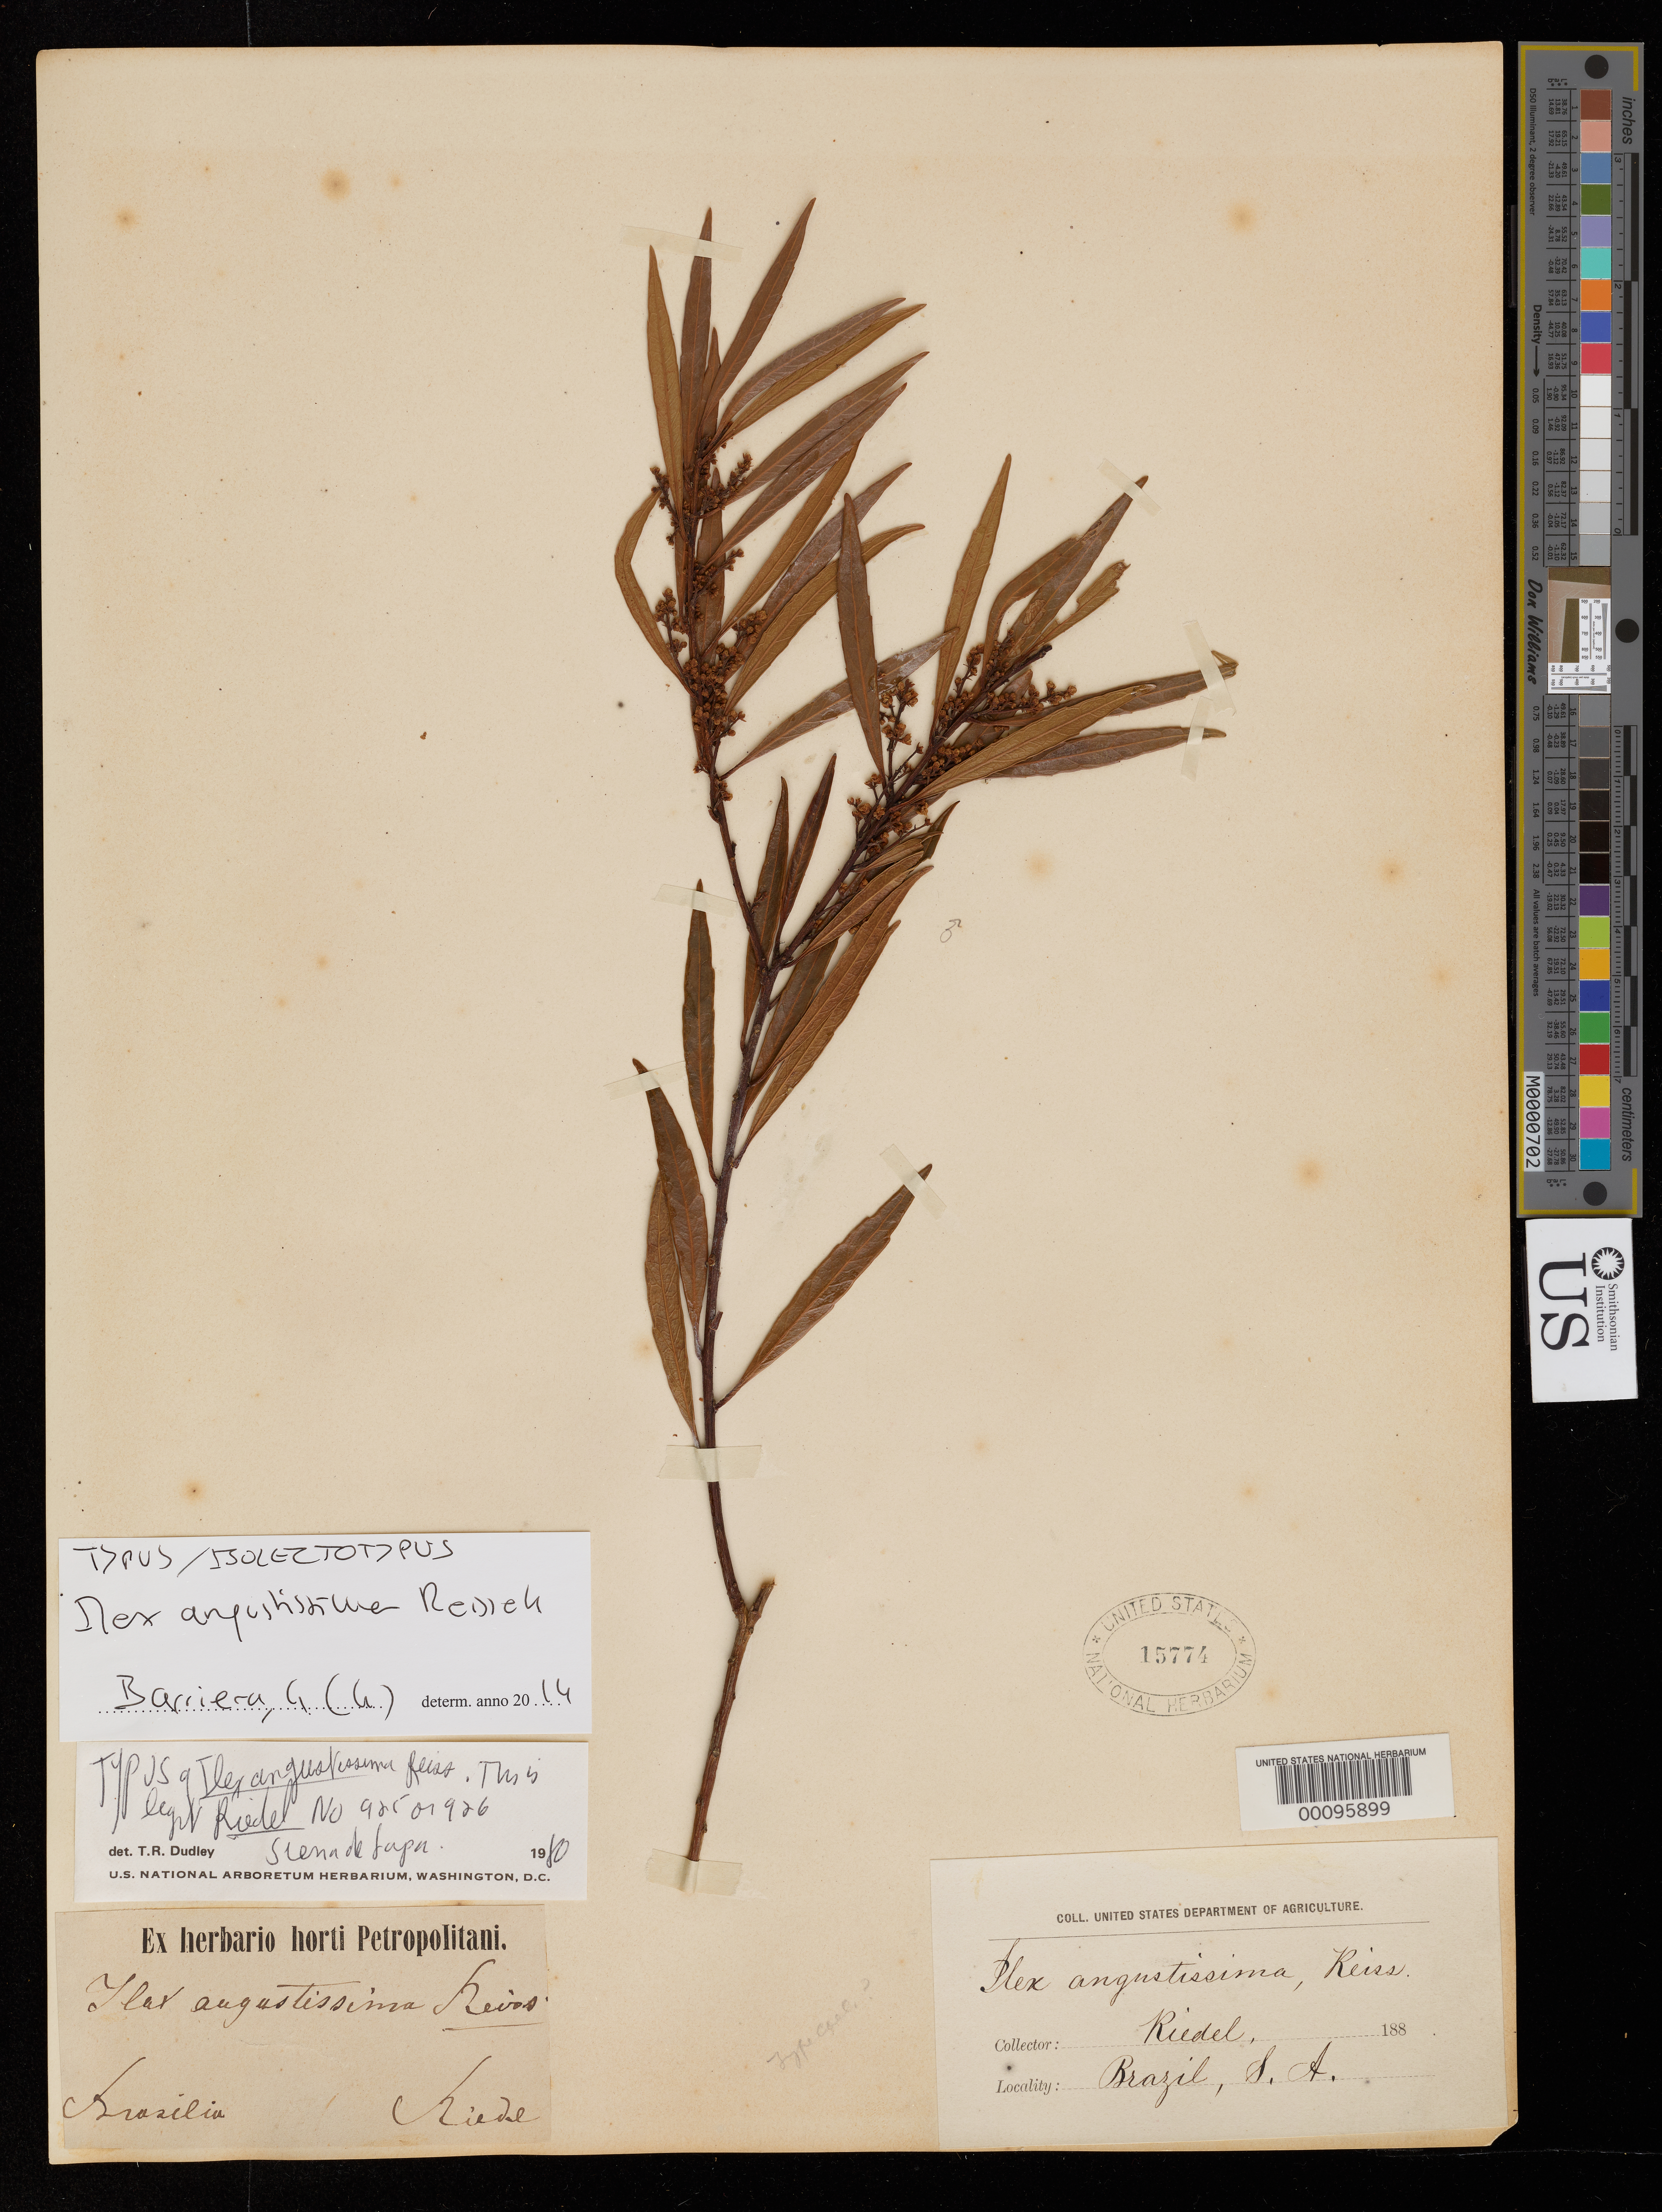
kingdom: Plantae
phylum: Tracheophyta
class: Magnoliopsida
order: Aquifoliales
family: Aquifoliaceae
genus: Ilex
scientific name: Ilex angustissima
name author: Reissek in Mart.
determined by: Dudley, T. R.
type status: Syntype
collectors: L. Riedel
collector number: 925 or 926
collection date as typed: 188-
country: Brazil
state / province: Minas Gerais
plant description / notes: Sheet label note from Barriera (det. 2014): Isolectotype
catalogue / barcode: US 15774